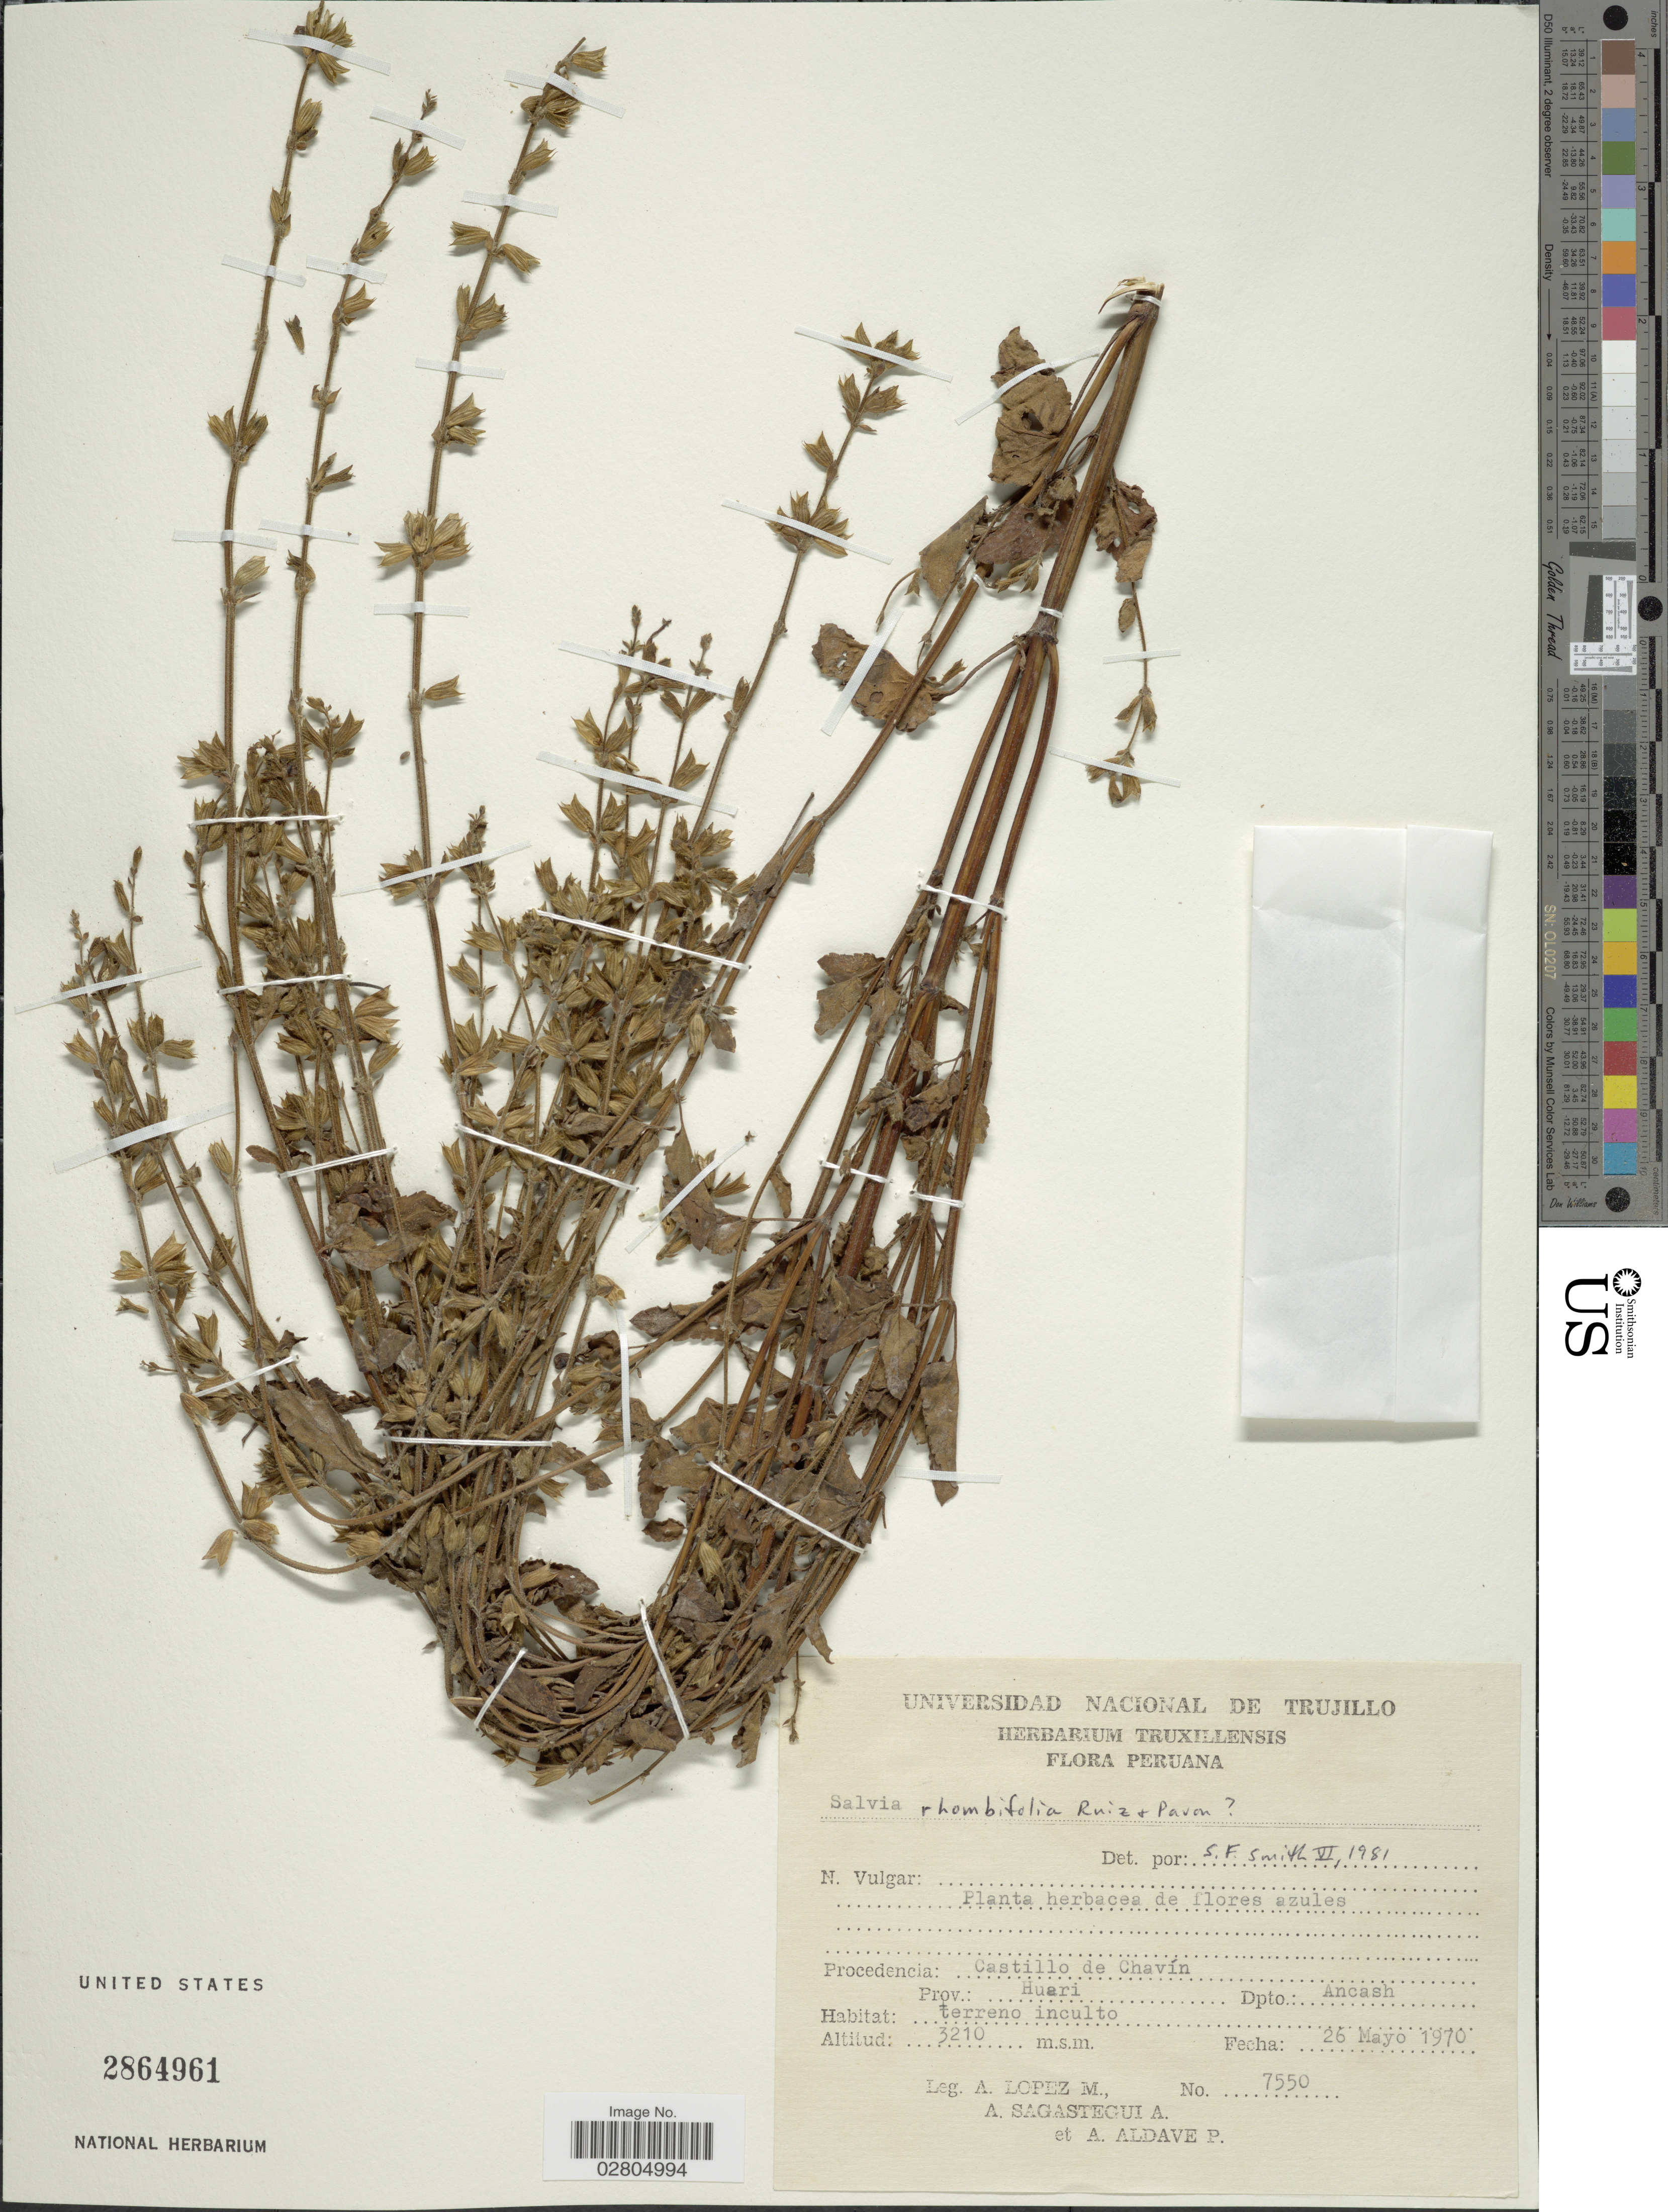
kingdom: Plantae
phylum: Tracheophyta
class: Magnoliopsida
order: Lamiales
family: Lamiaceae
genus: Salvia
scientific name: Salvia rhombifolia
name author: Ruiz & Pav.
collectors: A. López M., A. Sagástegui A. & A. Aldave P.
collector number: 7550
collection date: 1970-05-26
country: Peru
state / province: Ancash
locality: Procedencia Castillo de Chavín, Prov. Huari, Dpto Ancash.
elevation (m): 3210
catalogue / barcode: US 2864961